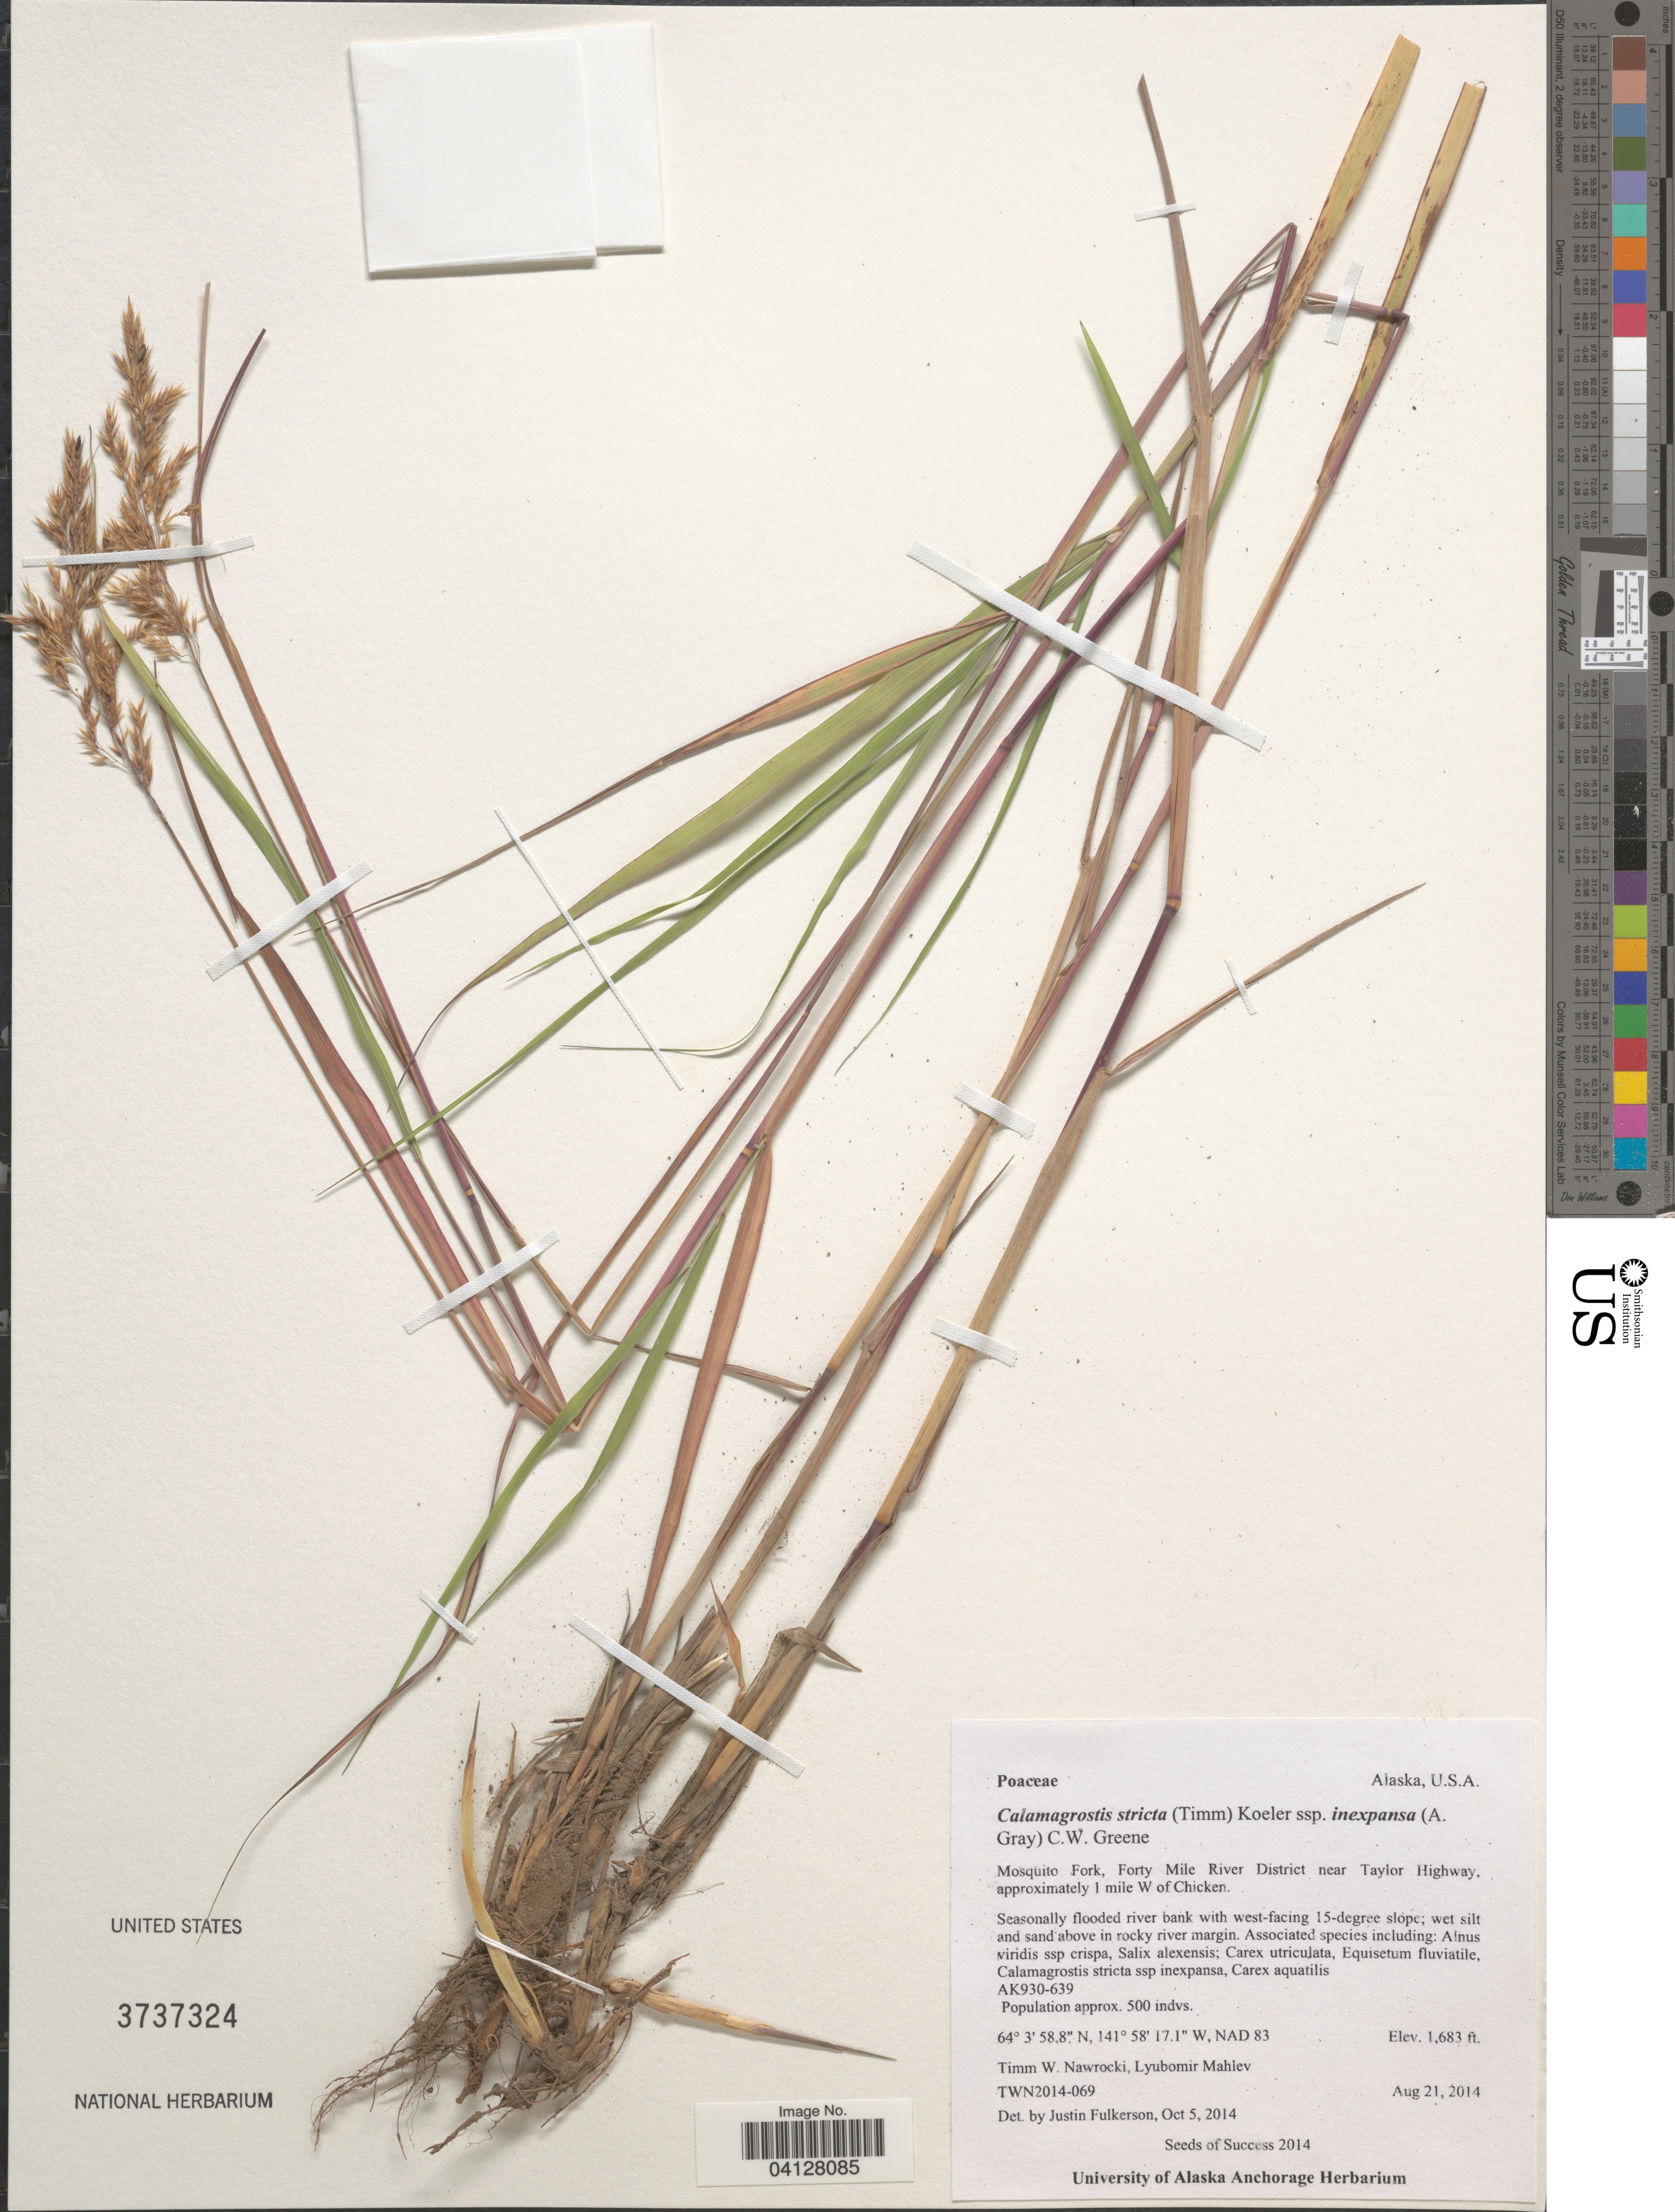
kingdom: Plantae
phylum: Tracheophyta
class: Liliopsida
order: Poales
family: Poaceae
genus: Calamagrostis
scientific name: Calamagrostis stricta subsp. inexpansa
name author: (A. Gray) C.W. Greene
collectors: T. Nawrocki & L. Mahlev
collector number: TWN2014-069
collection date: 2014-08-21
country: United States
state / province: Alaska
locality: Mosquito Fork, Forty Mile River District near Taylor Highway, approximately 1 mile W of Chicken. AK930-639. NAD 83.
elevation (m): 513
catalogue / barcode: US 3737324